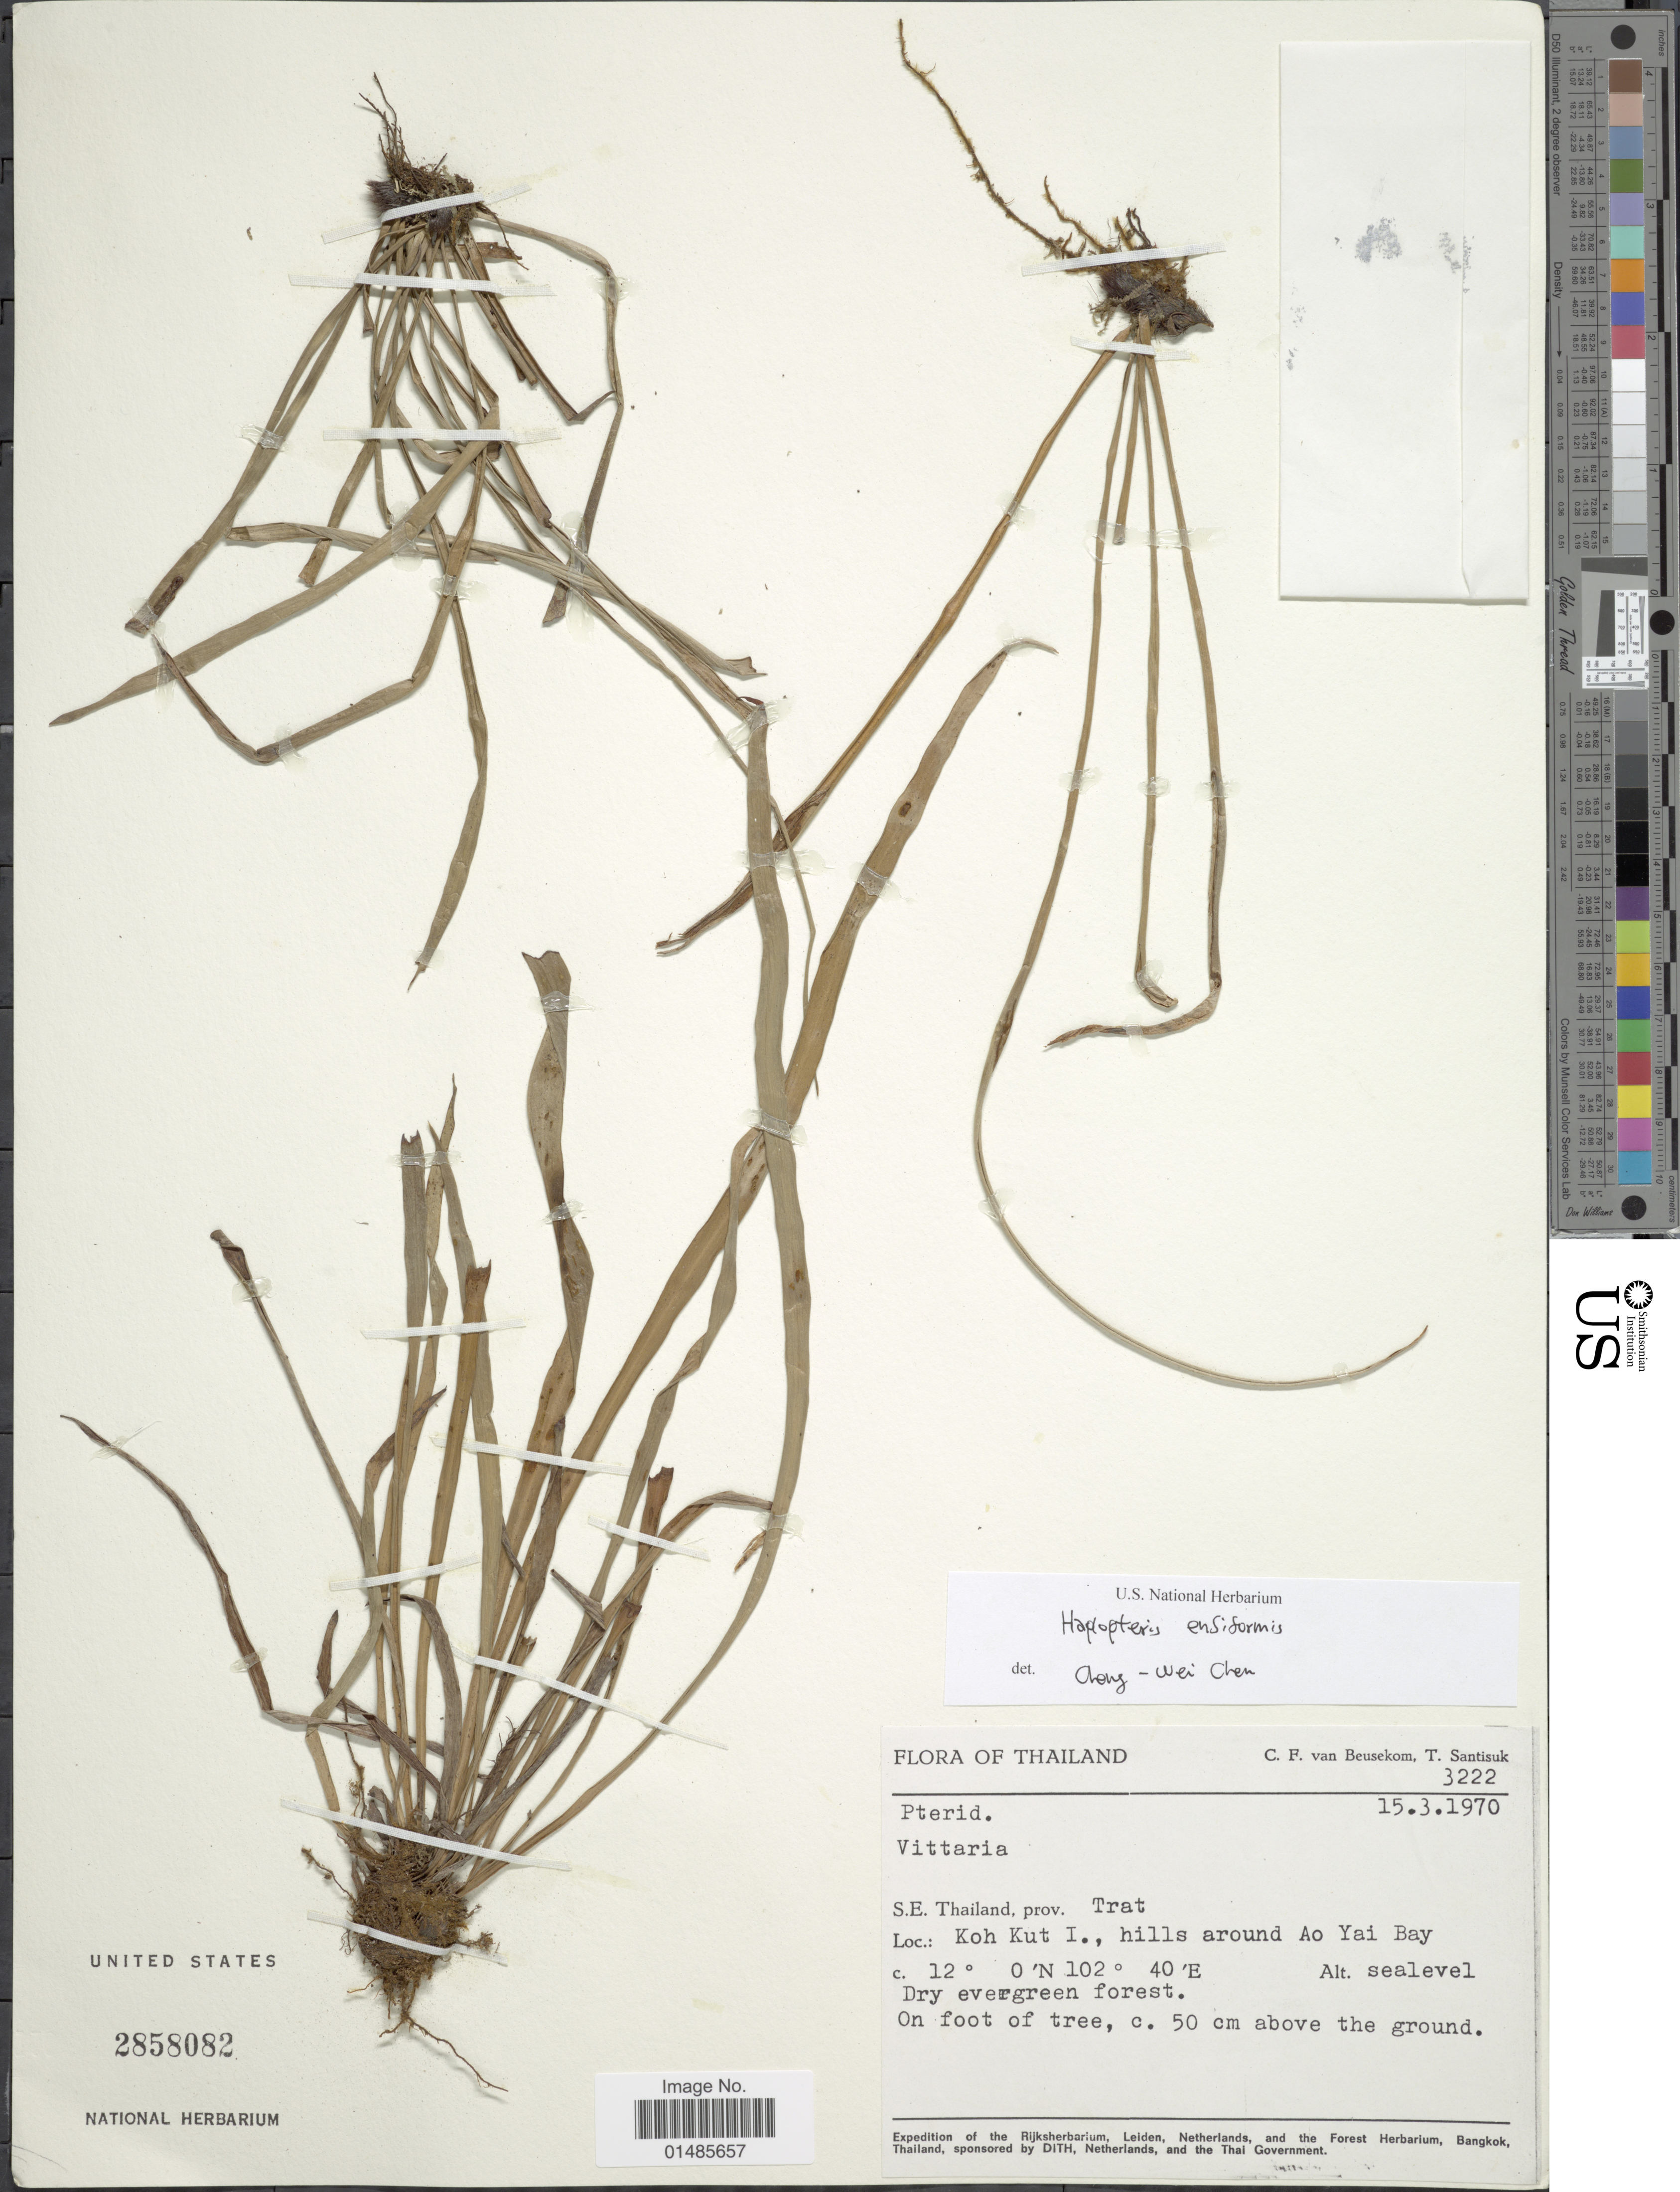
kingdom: Plantae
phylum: Tracheophyta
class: Polypodiopsida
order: Polypodiales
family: Pteridaceae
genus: Haplopteris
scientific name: Haplopteris ensiformis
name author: (Sw.) E.H. Crane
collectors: C. van Beusecom & T. Santisuk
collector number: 3222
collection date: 1970-03-15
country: Thailand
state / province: Trat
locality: S.E. Thailand. Koh Kit I., hills around Ao Yai Bay.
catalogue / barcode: US 2858082